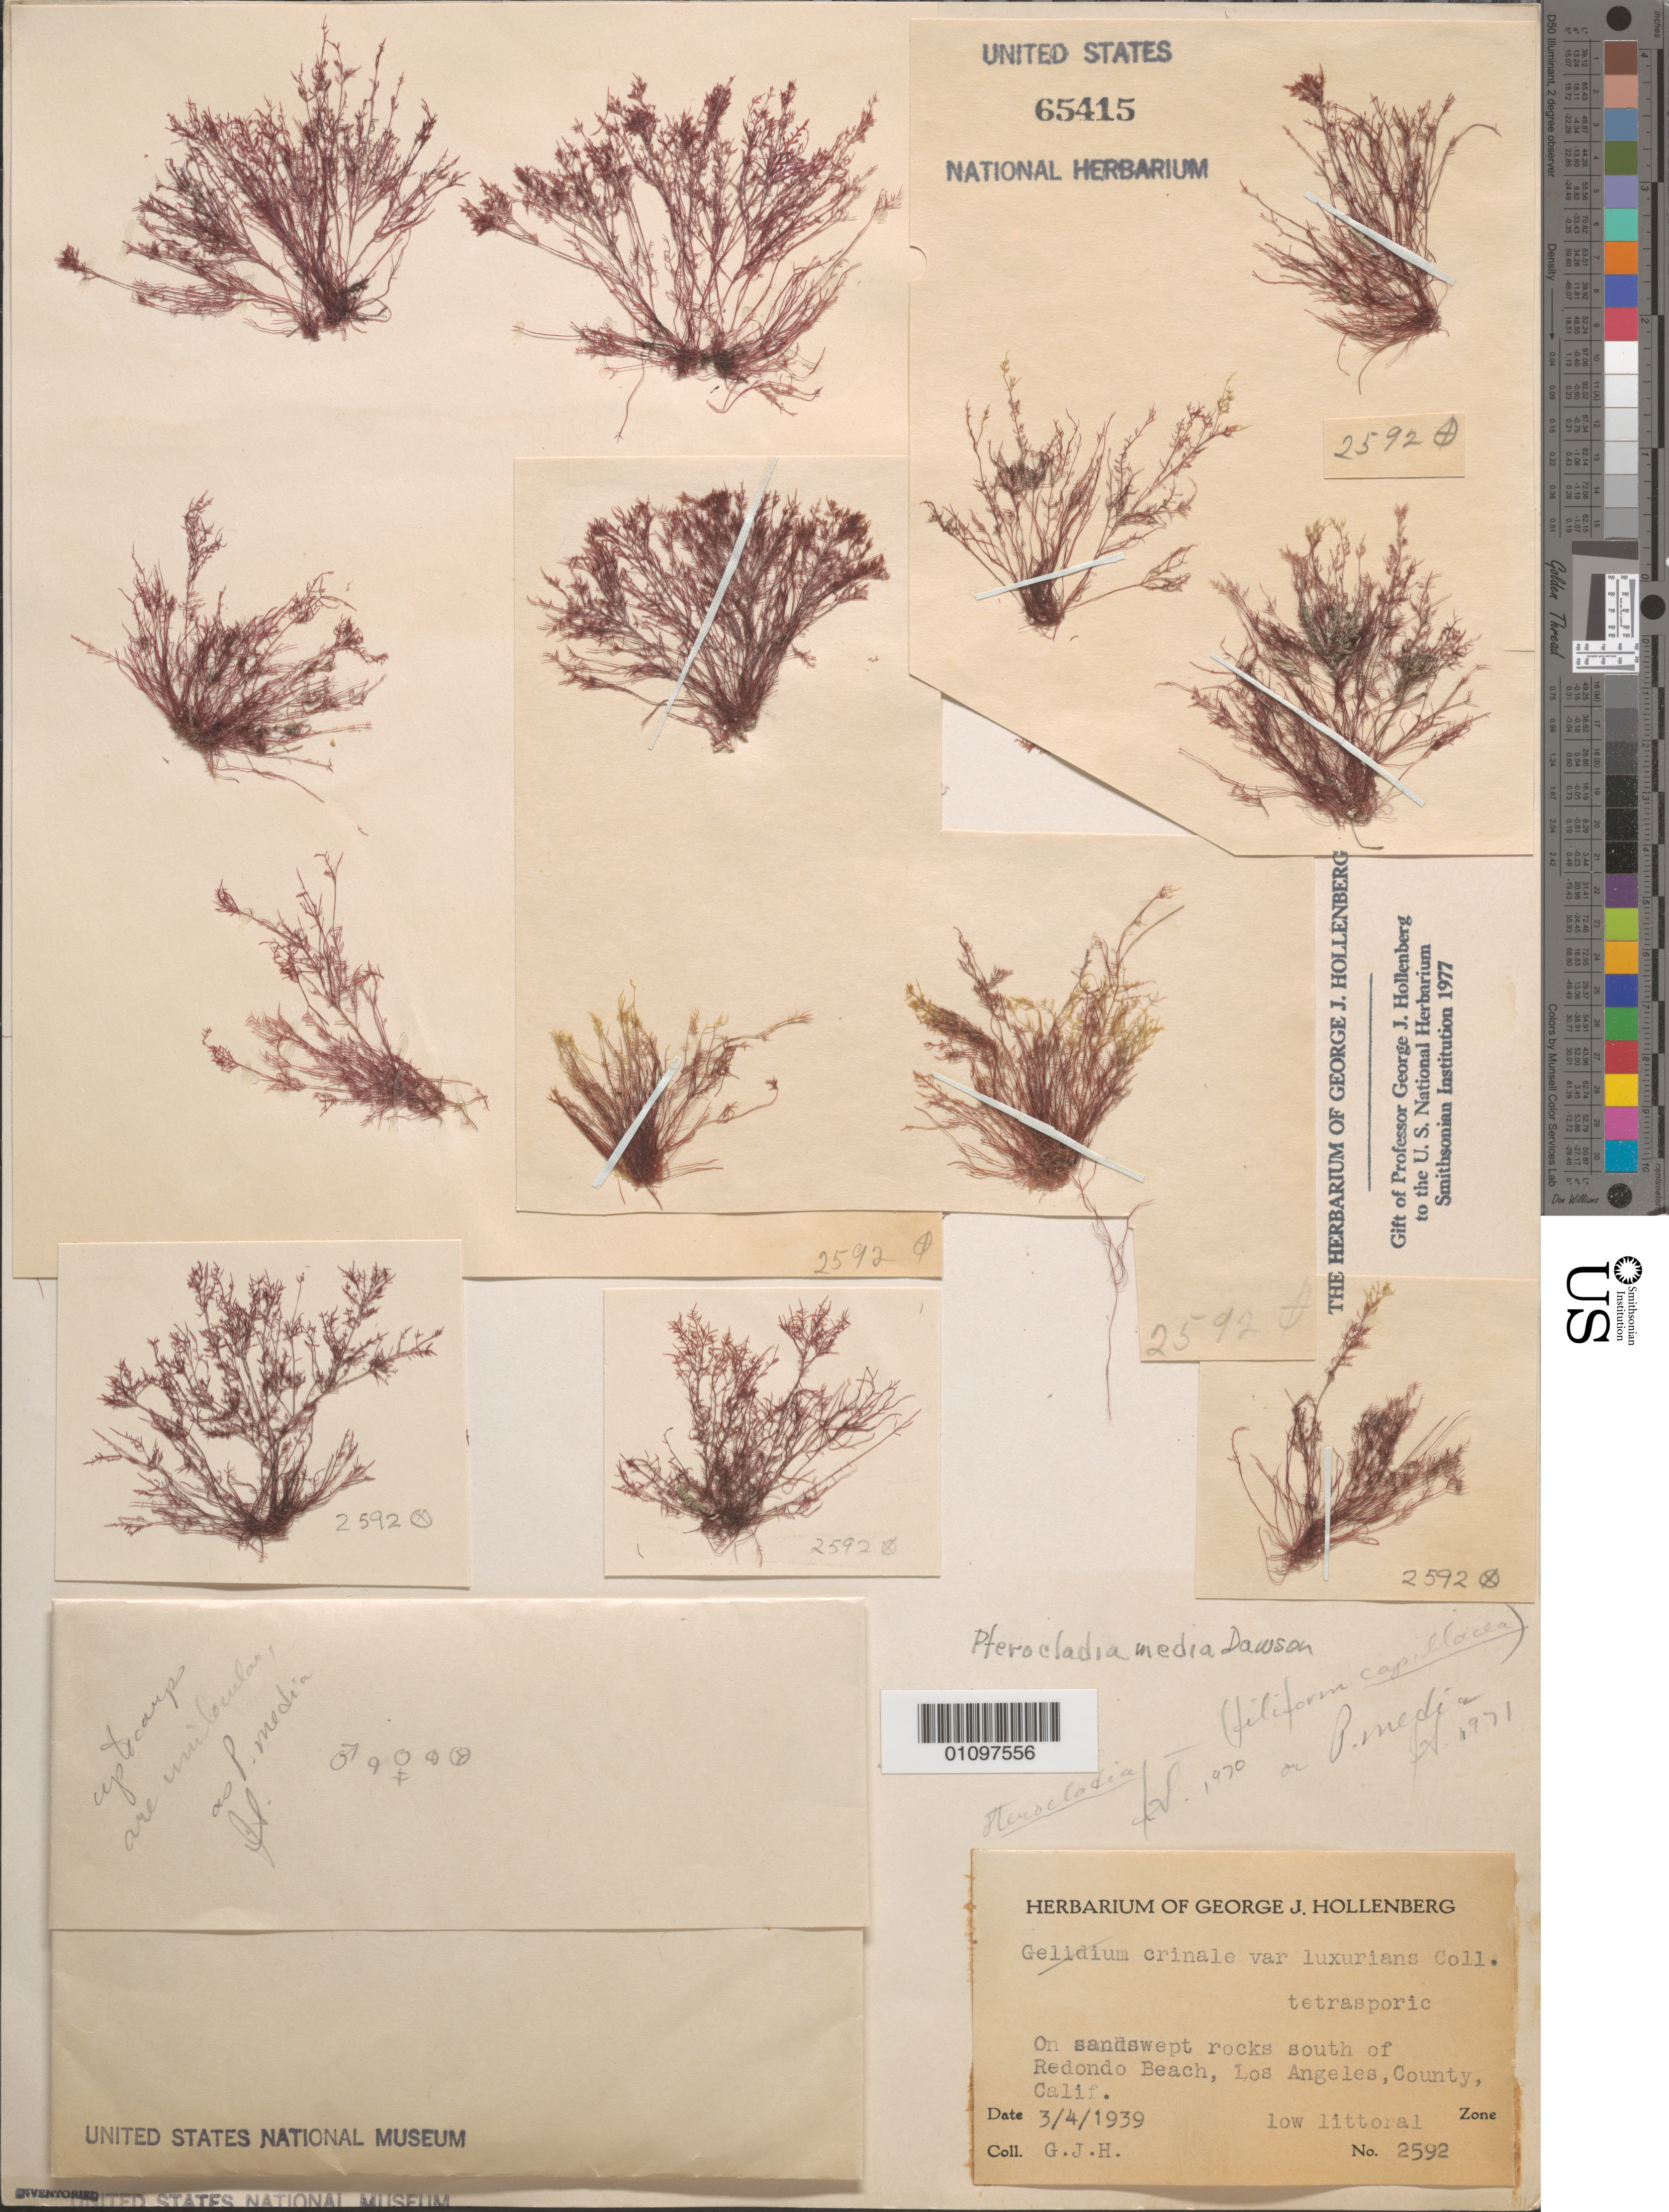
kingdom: Plantae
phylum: Rhodophyta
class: Florideophyceae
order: Gelidiales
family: Pterocladiaceae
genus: Pterocladiella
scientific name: Pterocladiella media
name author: (E.Y. Dawson) G.H. Boo & K.A. Miller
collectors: G. Hollenberg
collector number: GJH 2592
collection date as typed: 04 Mar 1939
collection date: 1939-03-04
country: United States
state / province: California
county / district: Los Angeles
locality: South of Redondo Beach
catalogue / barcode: US 65415